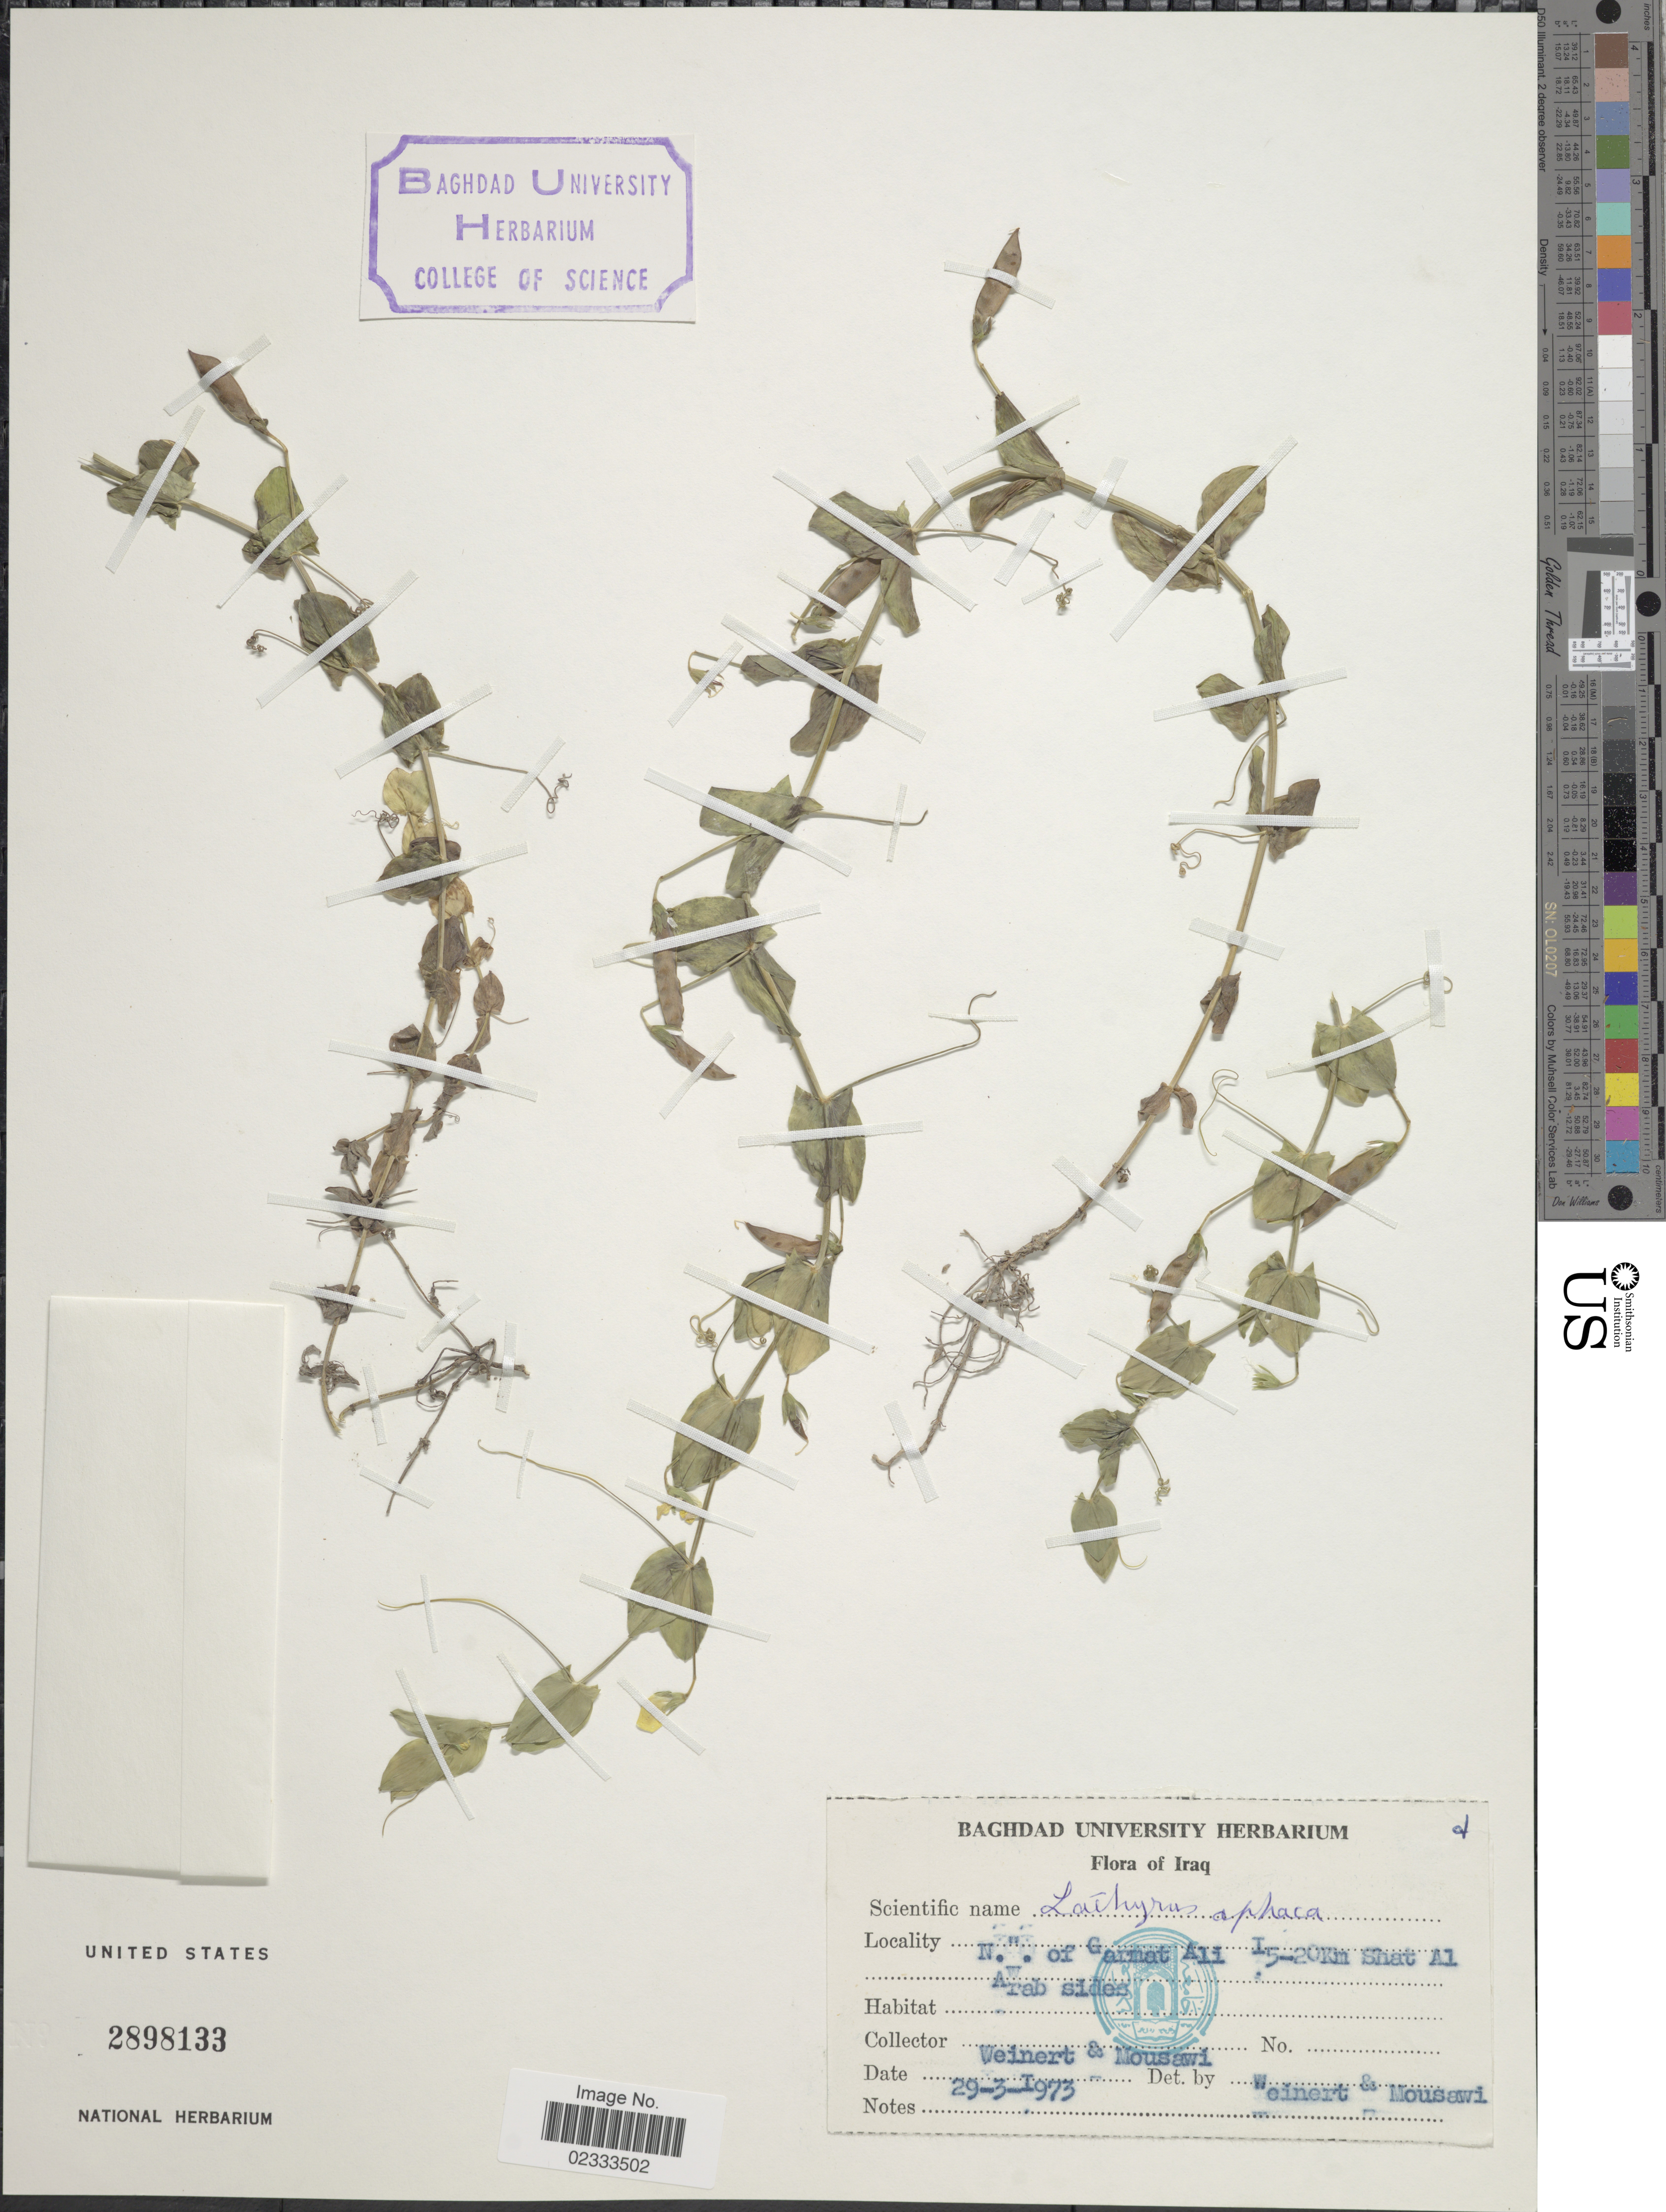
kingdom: Plantae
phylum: Tracheophyta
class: Magnoliopsida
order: Fabales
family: Fabaceae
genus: Lathyrus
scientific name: Lathyrus aphaca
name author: L.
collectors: Weinert, -- & Mousawi, --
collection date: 1973-03-29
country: Iraq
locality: N.W. of Garmat Ali 15-20 km Shat Al Arab sides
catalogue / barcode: US 2898133